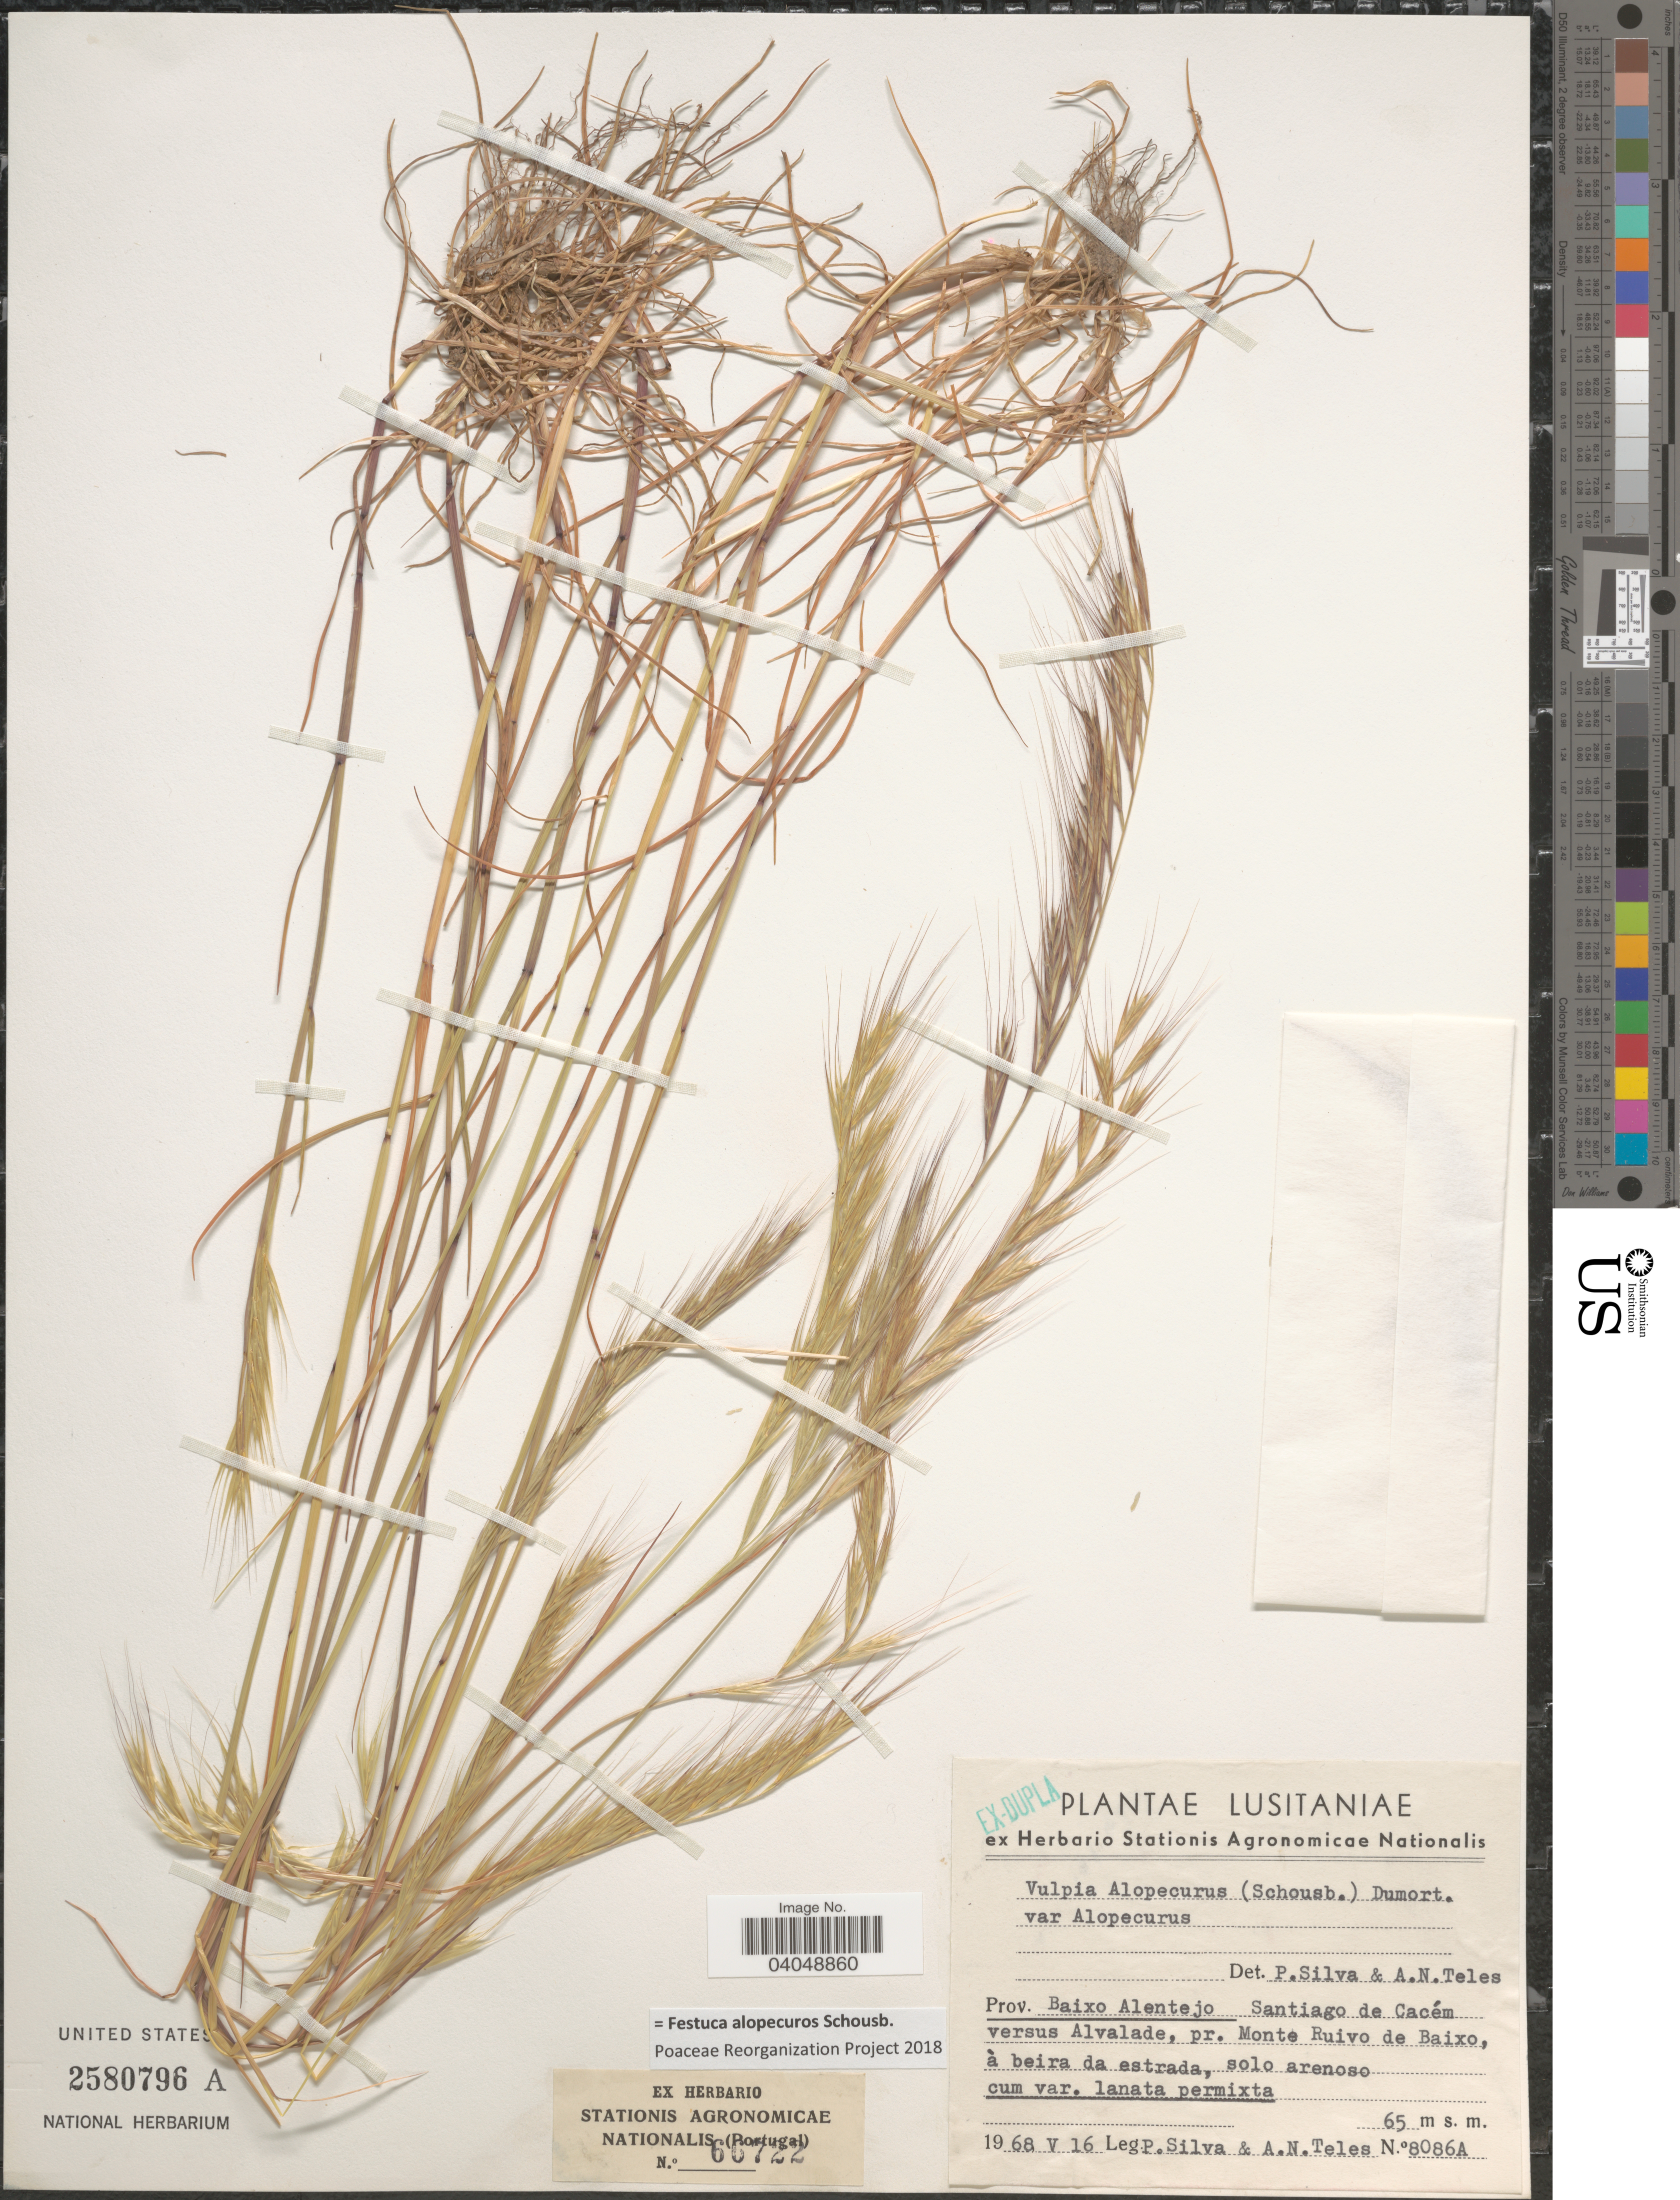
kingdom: Plantae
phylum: Tracheophyta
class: Liliopsida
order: Poales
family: Poaceae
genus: Festuca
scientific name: Festuca alopecuros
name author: Schousb.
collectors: P. Silva & A. Teles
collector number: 8086A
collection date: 1968-05-16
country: Portugal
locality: Lusitaniae. Prov. Baixo Alentejo. Santiago de Cacém versus alvalade, pr. Monte Ruivo de Baixo, à beira da estrada, solo arenoso.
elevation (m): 65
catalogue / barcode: US 2580796A